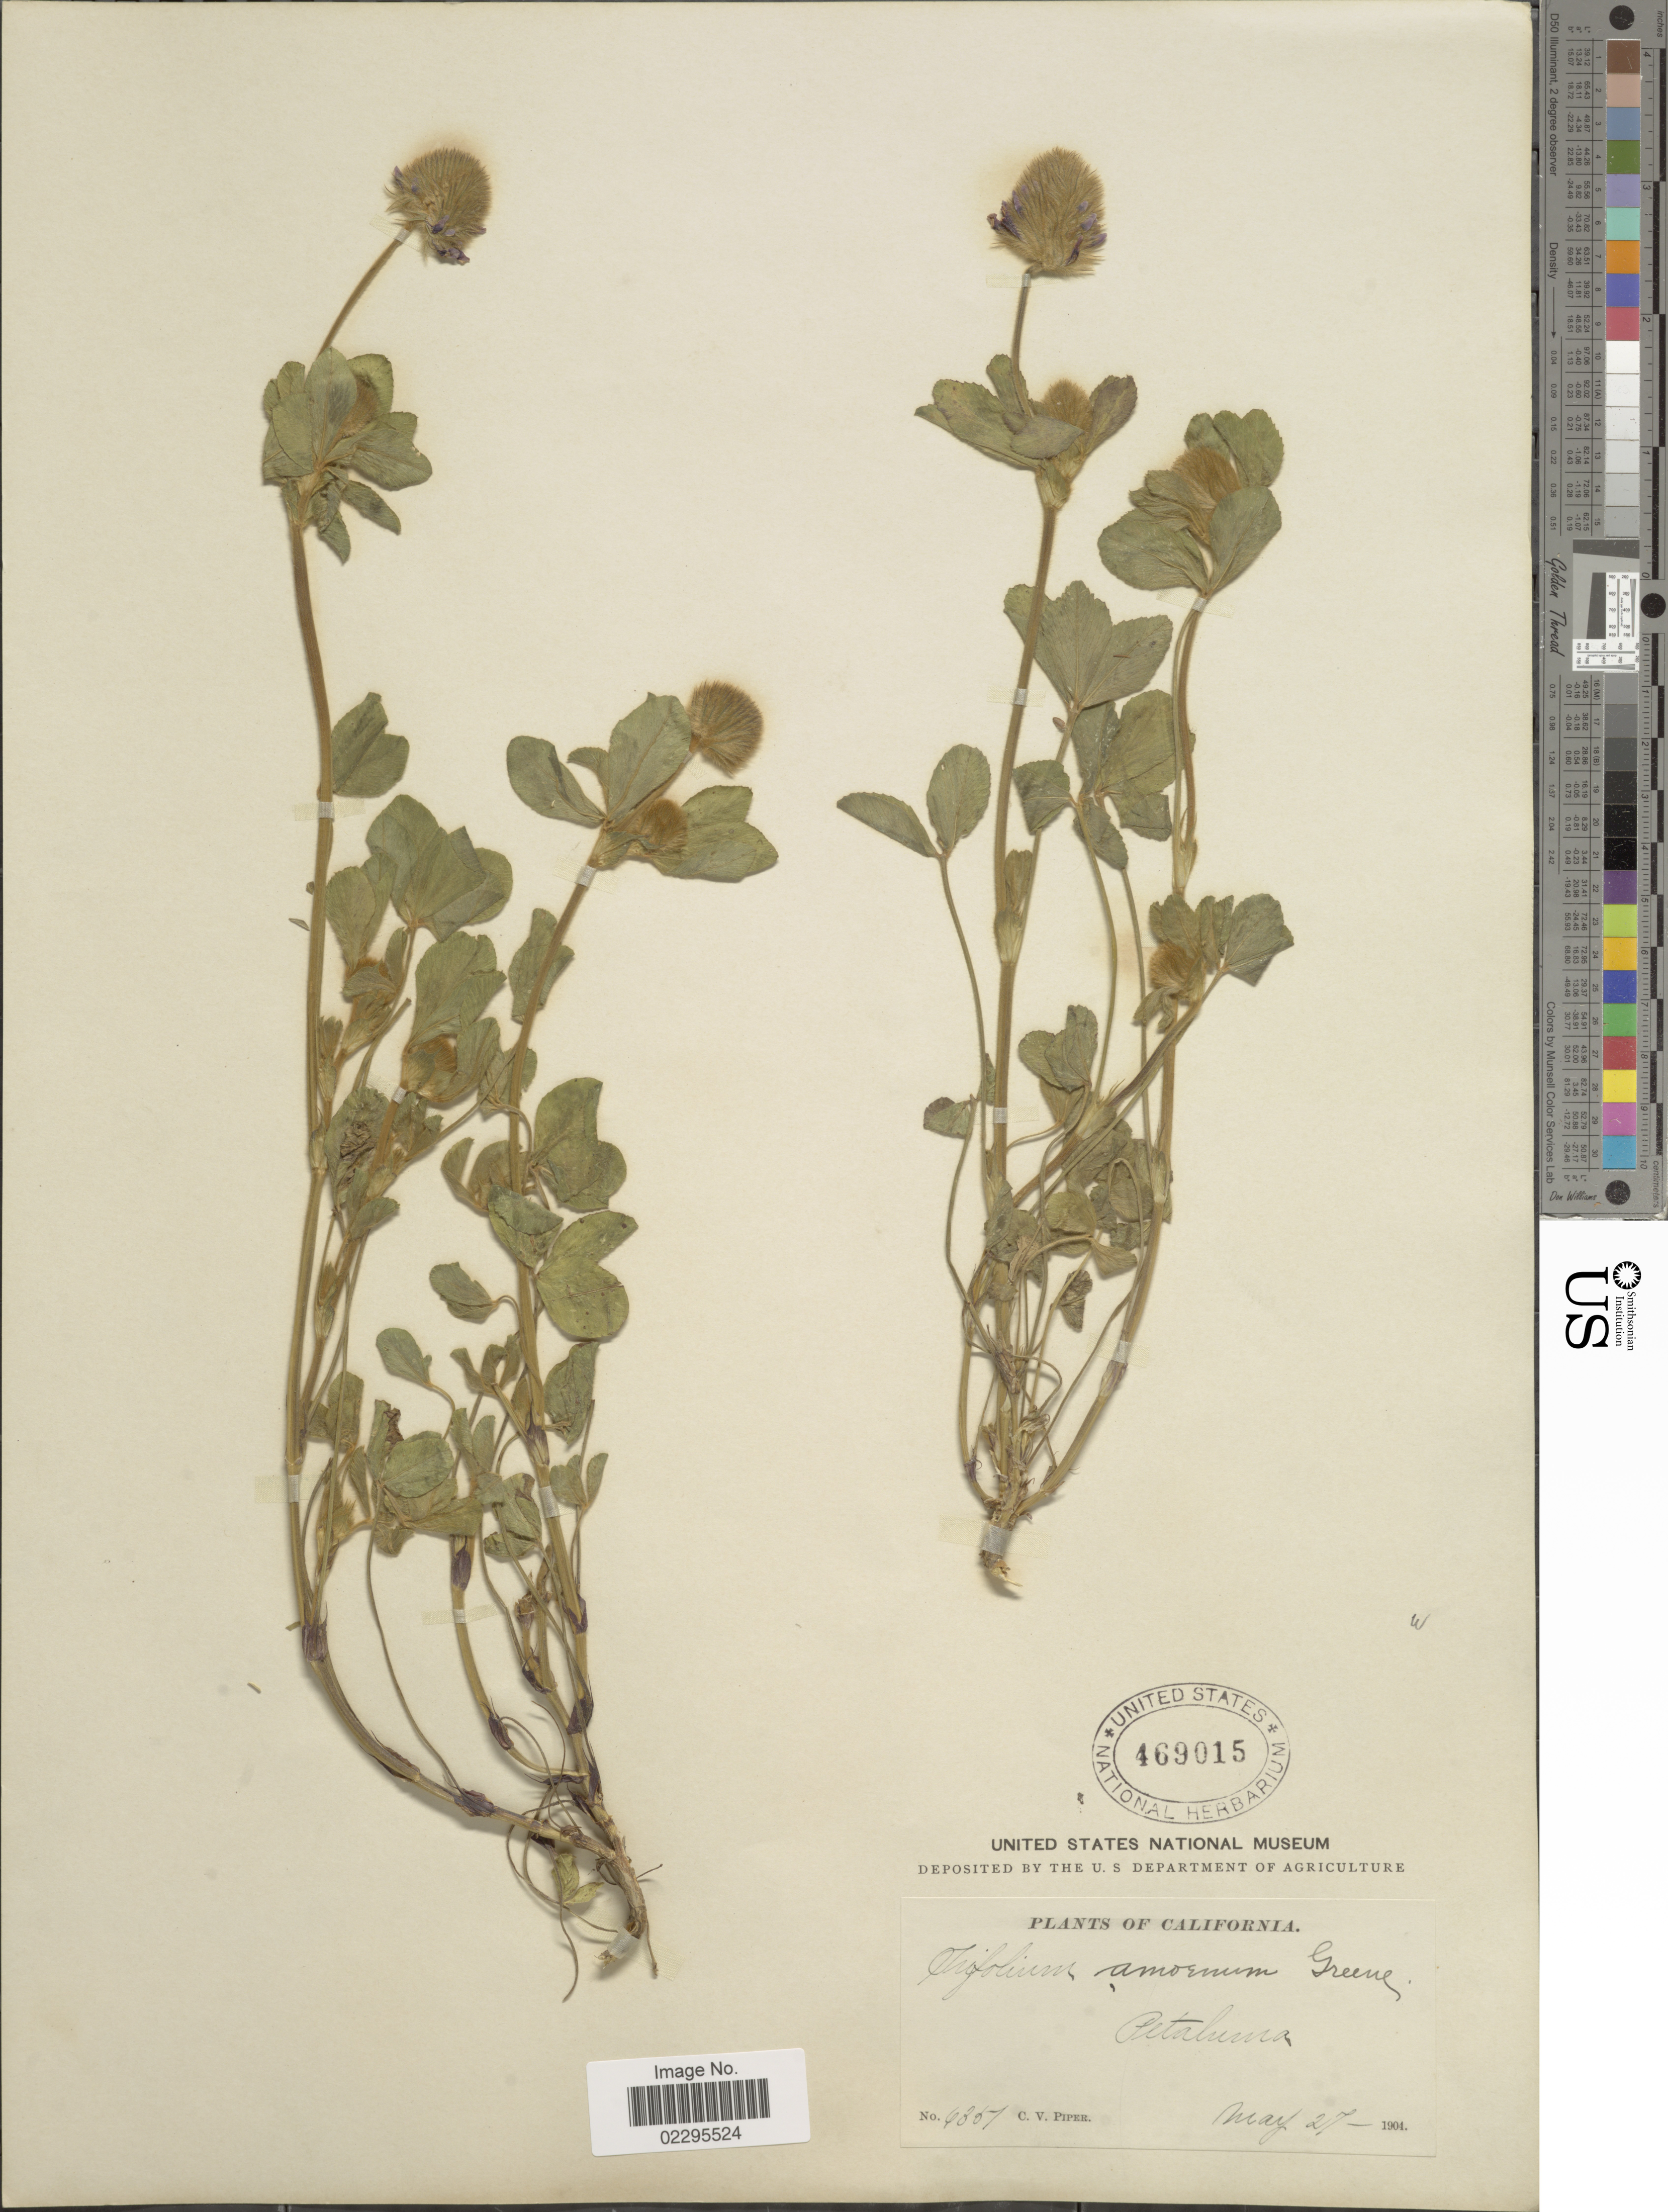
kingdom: Plantae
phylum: Tracheophyta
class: Magnoliopsida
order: Fabales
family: Fabaceae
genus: Trifolium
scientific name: Trifolium amoenum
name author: Greene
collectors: C. V. Piper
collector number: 4357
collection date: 1904-05-27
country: United States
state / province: California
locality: Petaluma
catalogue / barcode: US 469015